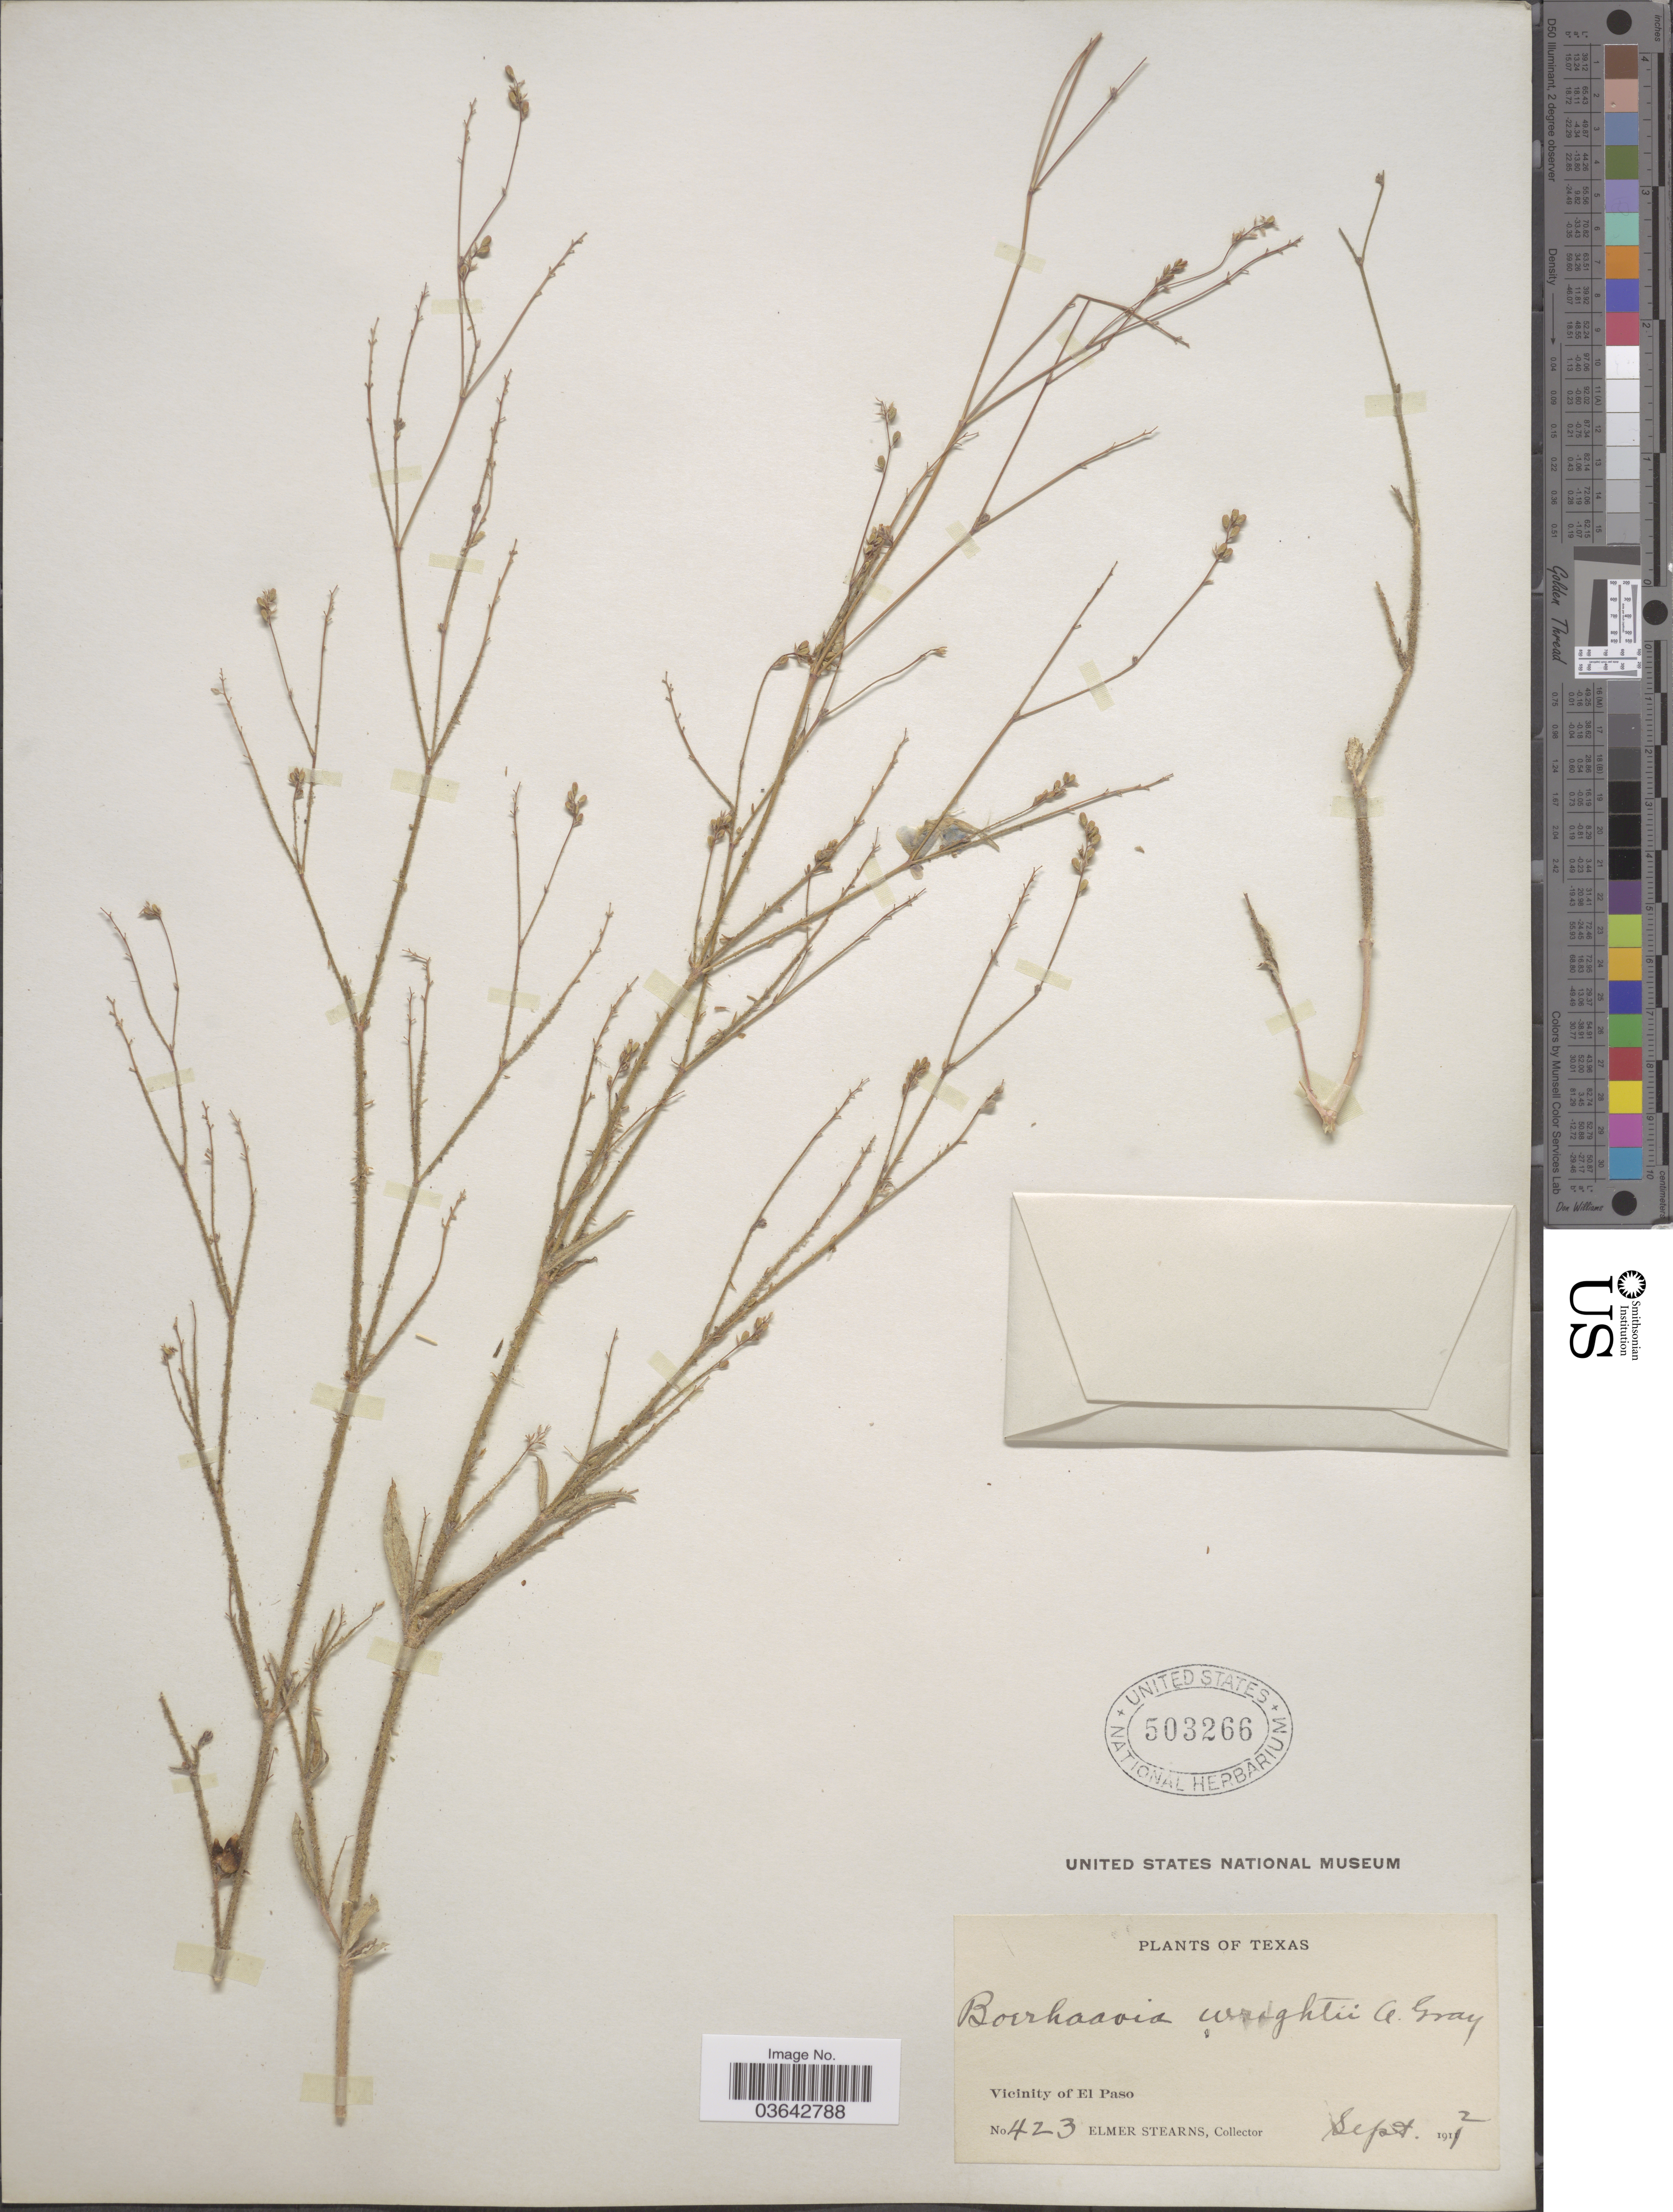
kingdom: Plantae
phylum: Tracheophyta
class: Magnoliopsida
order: Caryophyllales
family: Nyctaginaceae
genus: Boerhavia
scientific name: Boerhavia wrightii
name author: A. Gray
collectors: E. Stearns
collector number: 423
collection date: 1912-09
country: United States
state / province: Texas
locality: Vicinity of El Paso.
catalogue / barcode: US 503266